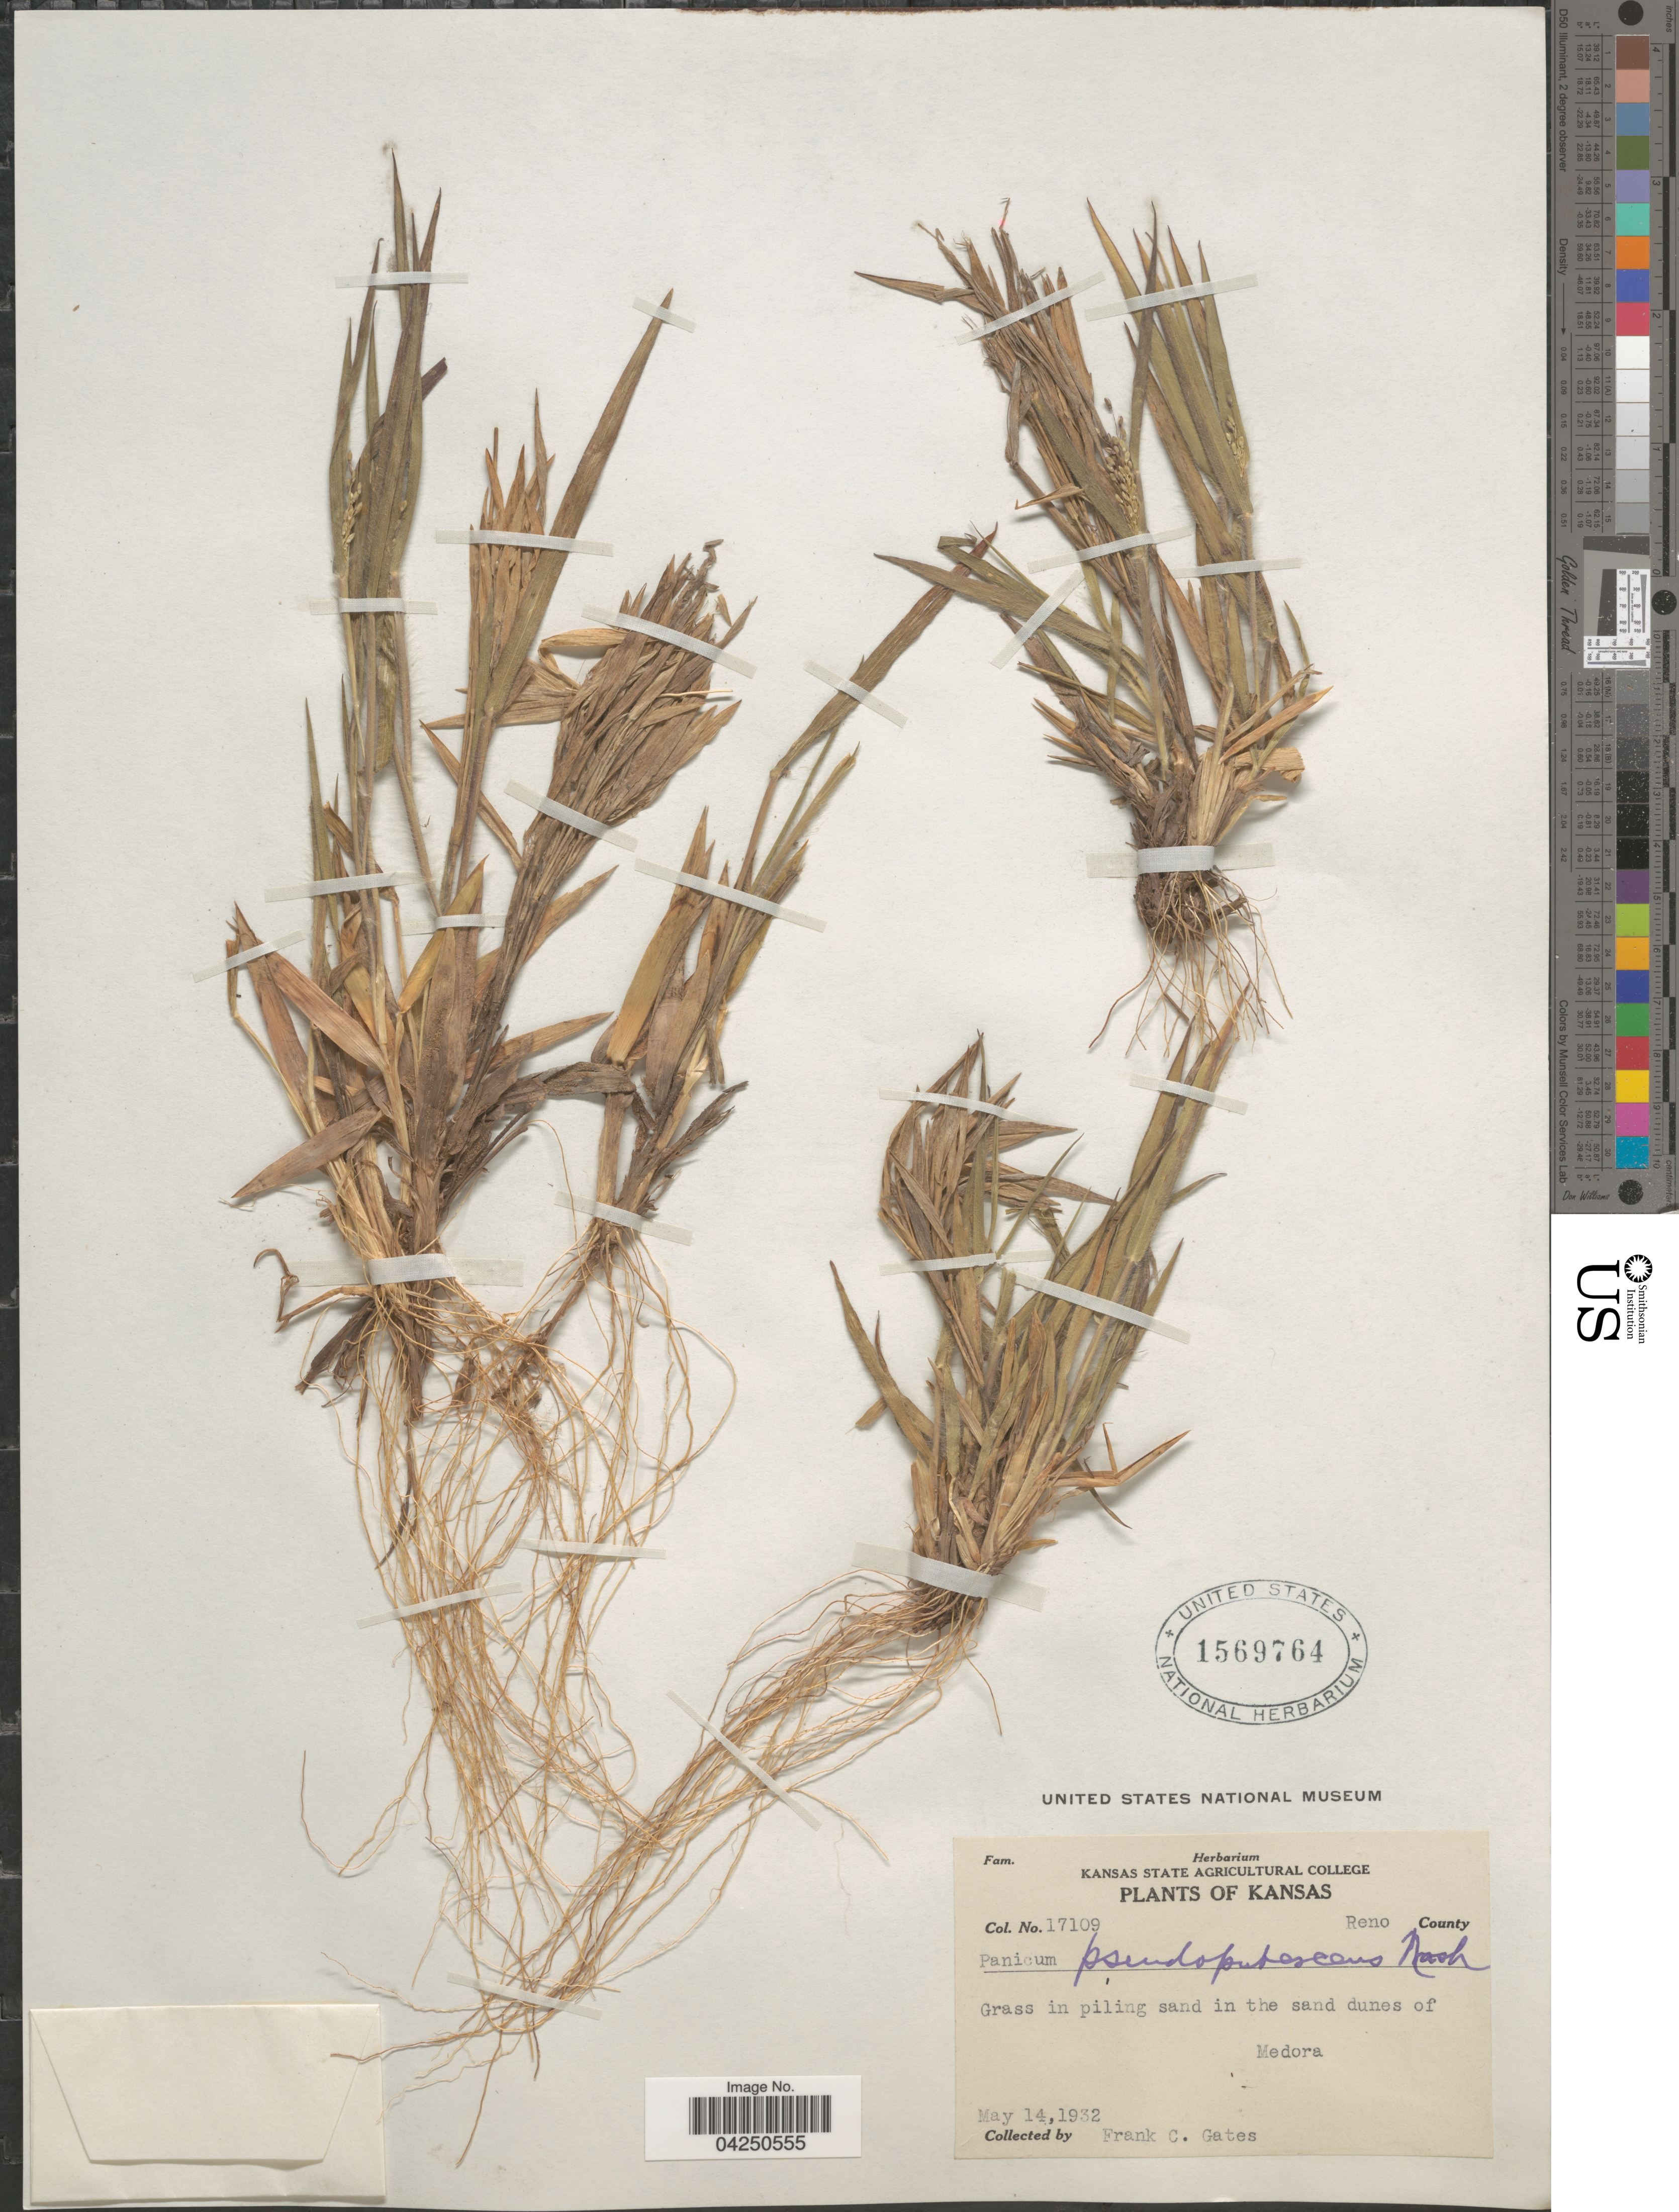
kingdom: Plantae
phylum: Tracheophyta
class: Liliopsida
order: Poales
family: Poaceae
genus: Dichanthelium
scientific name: Dichanthelium acuminatum var. acuminatum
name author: (Sw.) Gould & C.A. Clark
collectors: F. C. Gates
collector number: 17109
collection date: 1932-05-14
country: United States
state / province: Kansas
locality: Reno County. In piling sand in the sand dunes of Medora.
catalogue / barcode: US 1569764